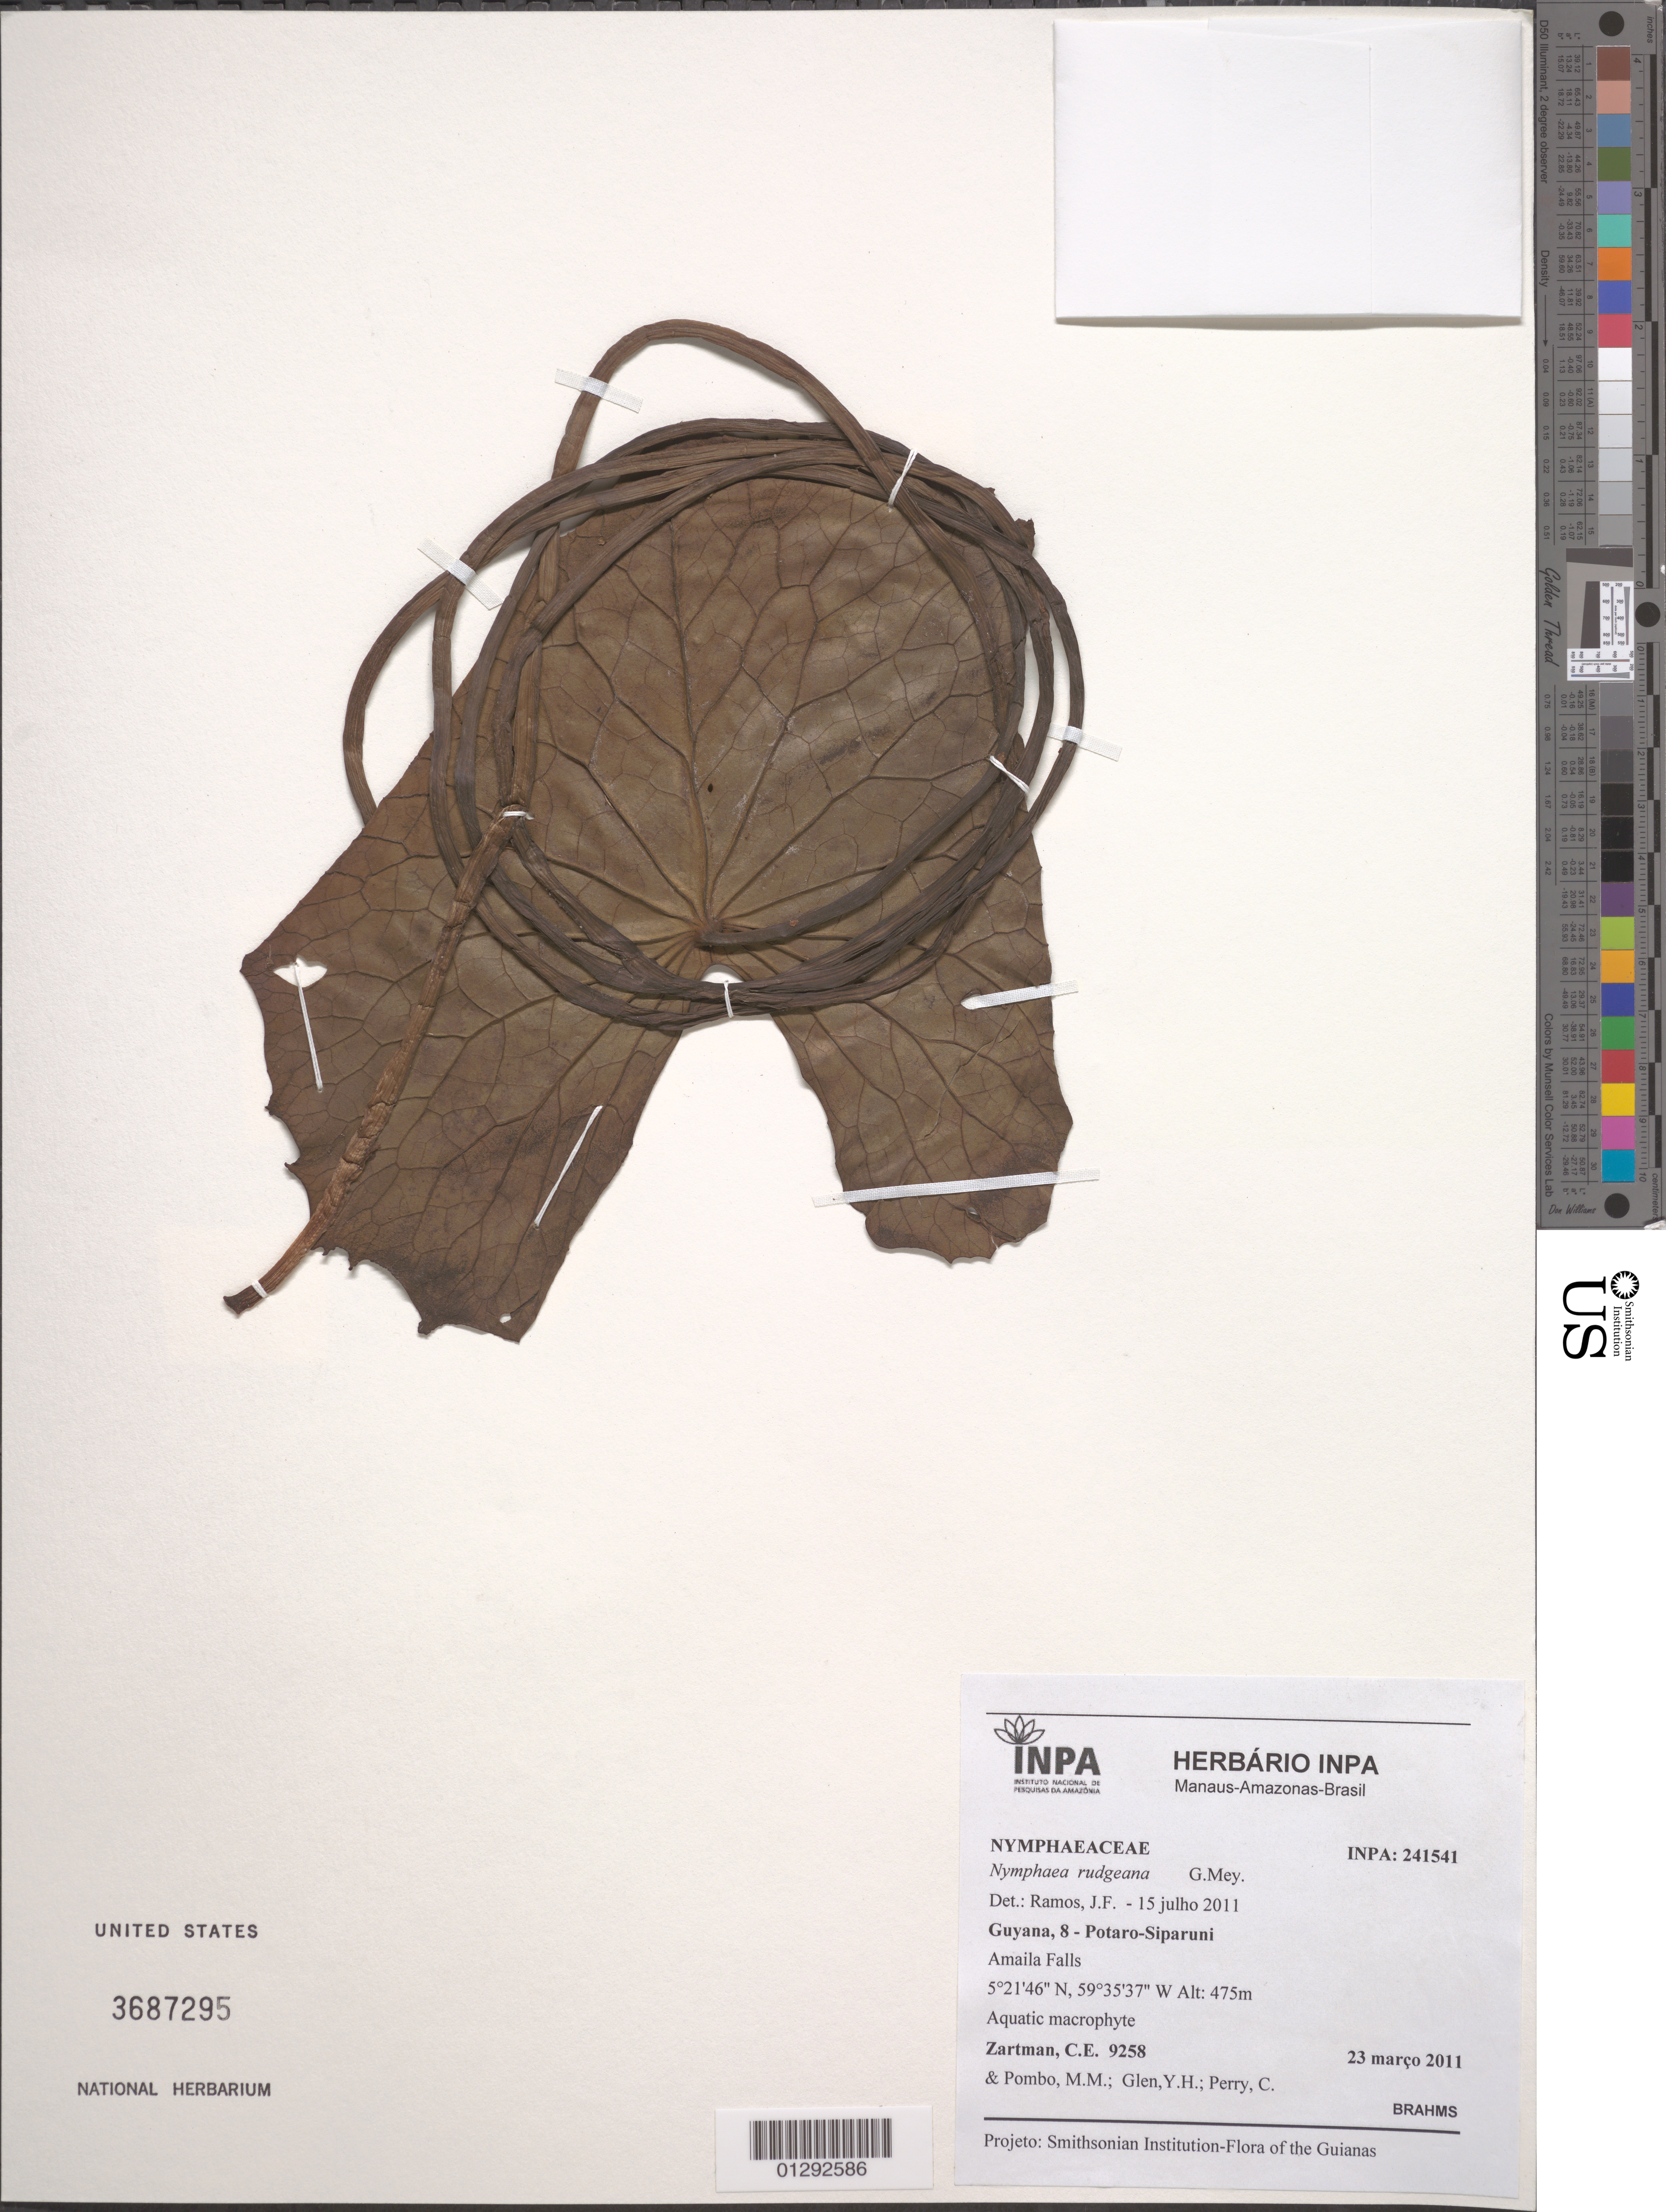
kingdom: Plantae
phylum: Tracheophyta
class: Magnoliopsida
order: Nymphaeales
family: Nymphaeaceae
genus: Nymphaea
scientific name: Nymphaea rudgeana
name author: G. Mey.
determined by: Ramos, J. F.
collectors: C. Zartman, M. Pombo, Y. Glen & C. Perry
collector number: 9258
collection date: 2011-03-23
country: Guyana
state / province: Potaro-Siparuni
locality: Amaila Falls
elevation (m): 475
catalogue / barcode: US 3687295